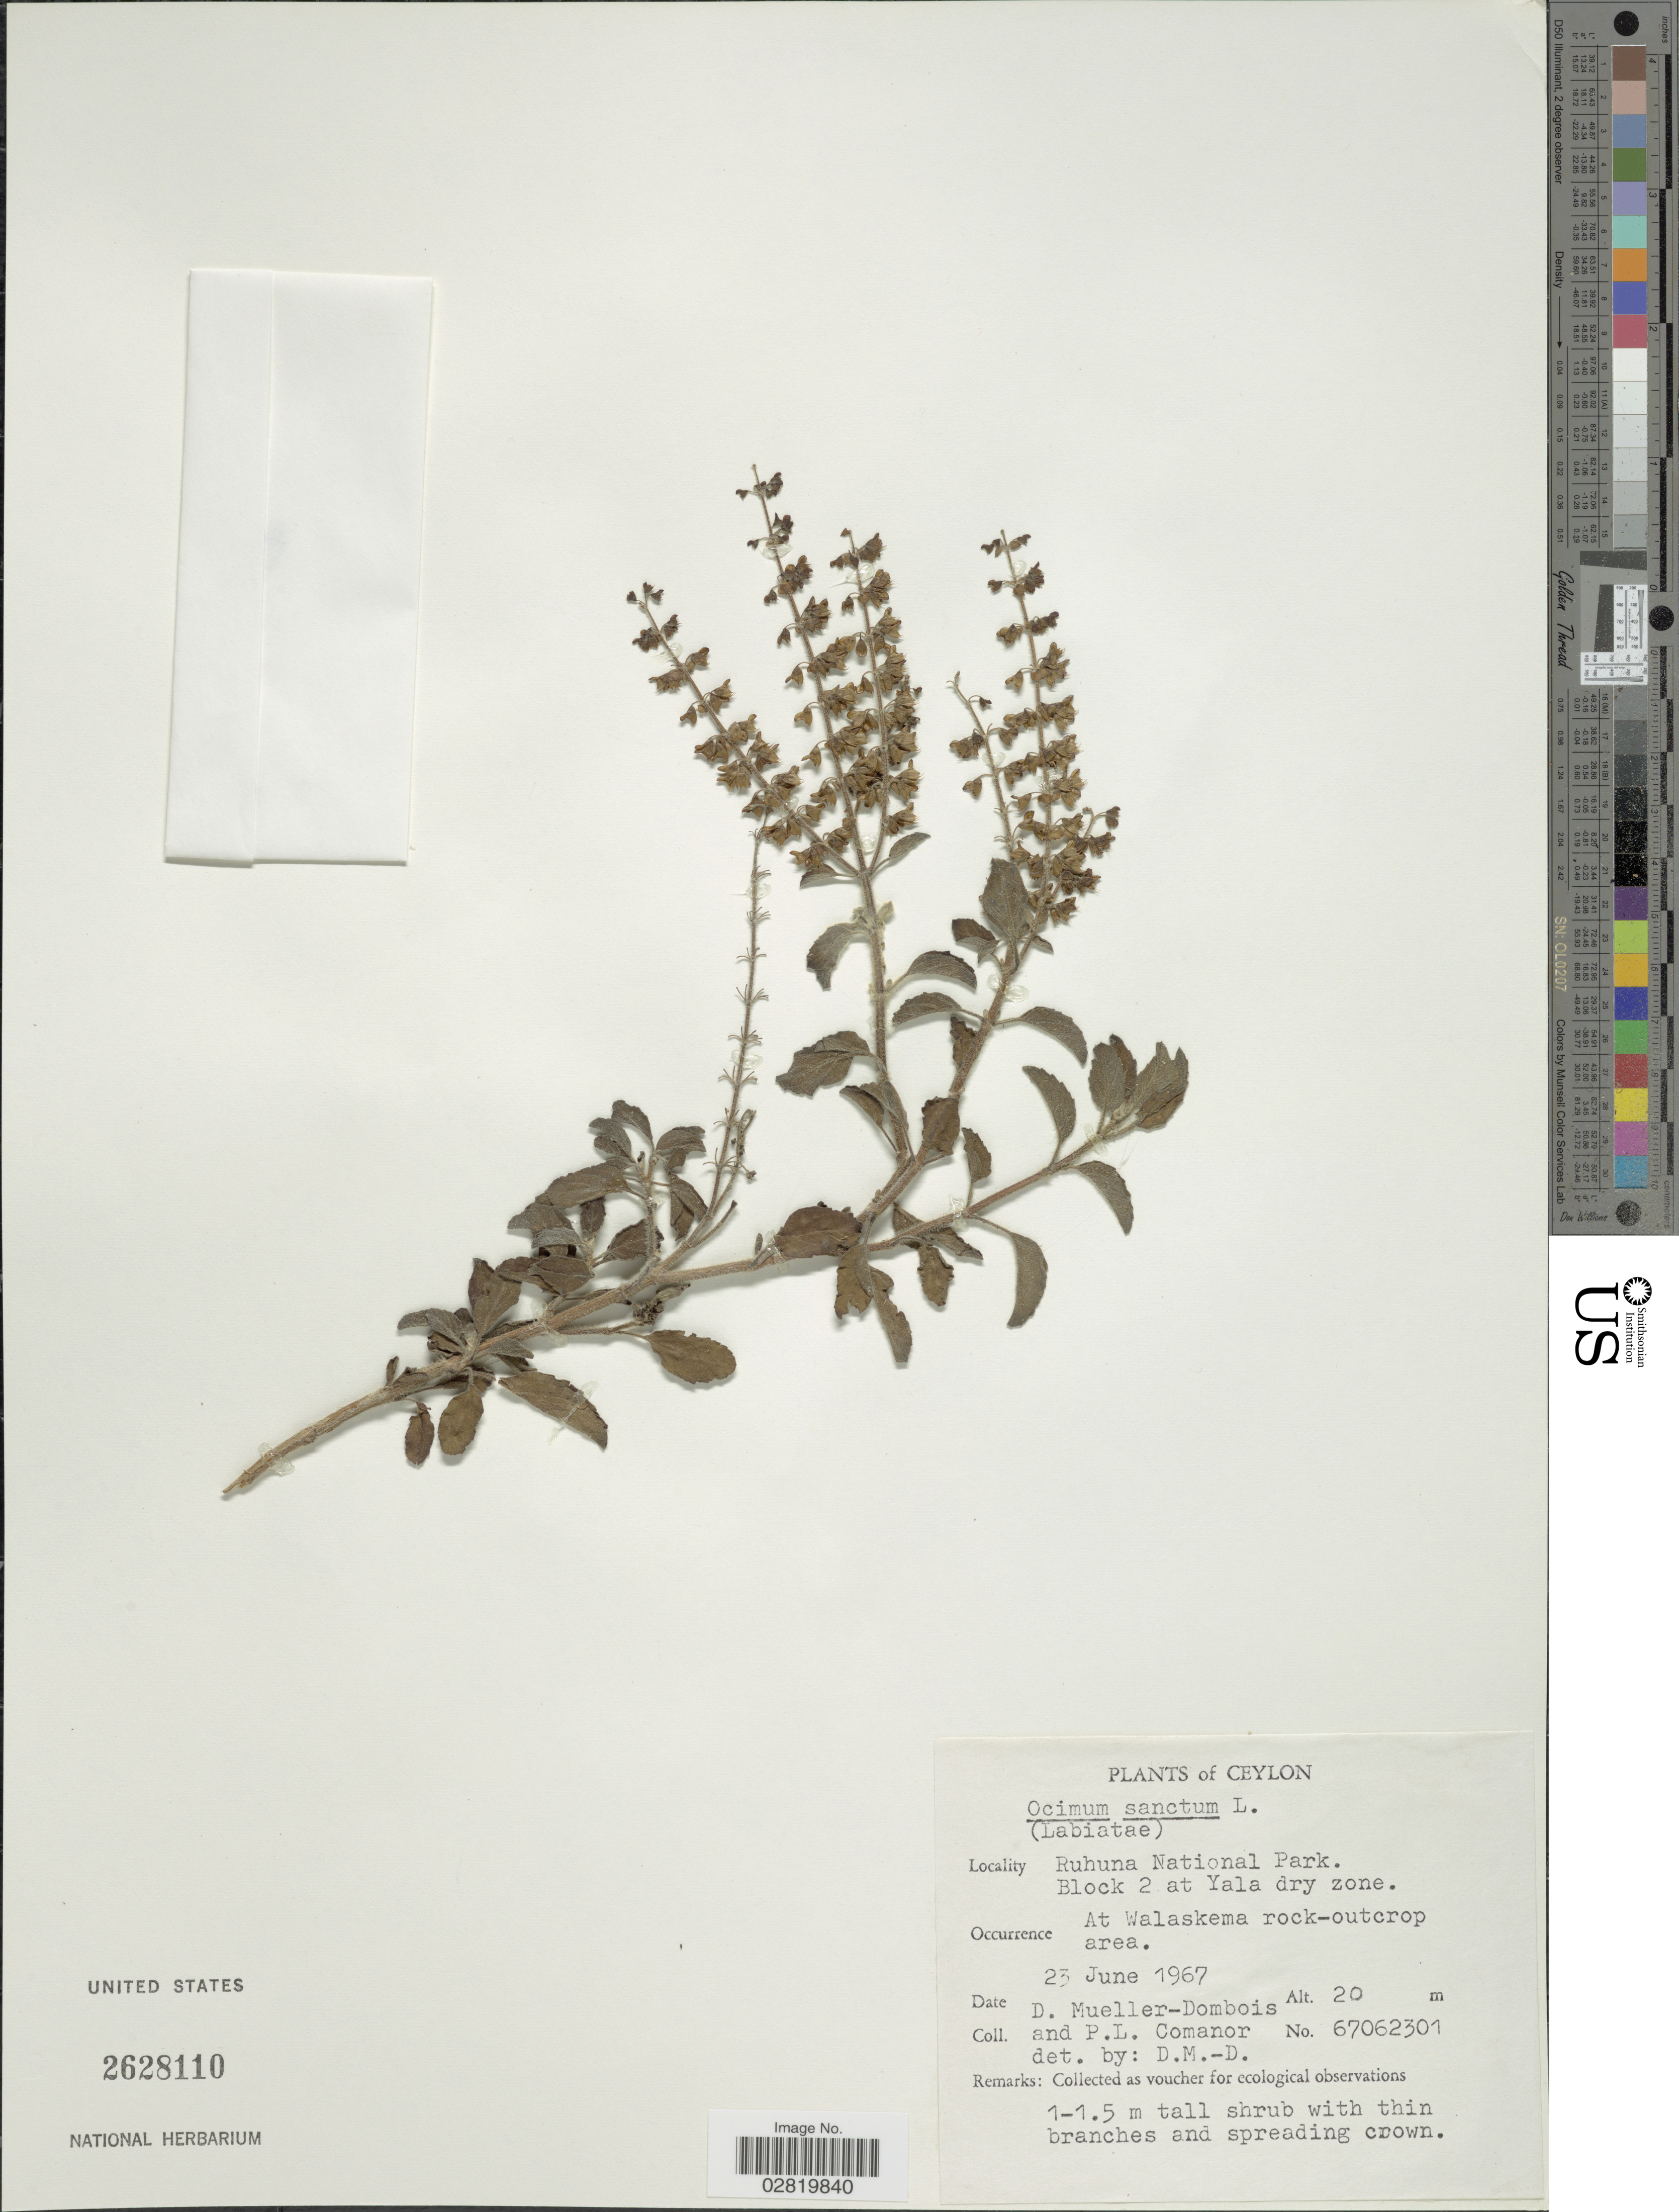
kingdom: Plantae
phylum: Tracheophyta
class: Magnoliopsida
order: Lamiales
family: Lamiaceae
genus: Ocimum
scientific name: Ocimum sanctum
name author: L.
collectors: D. Mueller-Dombois & P. Comanor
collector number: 67062301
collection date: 1967-06-23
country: Sri Lanka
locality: Ceylon, Ruhuna National Park, Block 2 at Yala dry zone, At Walaskema rock-outcrop area.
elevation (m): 20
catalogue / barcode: US 2628110